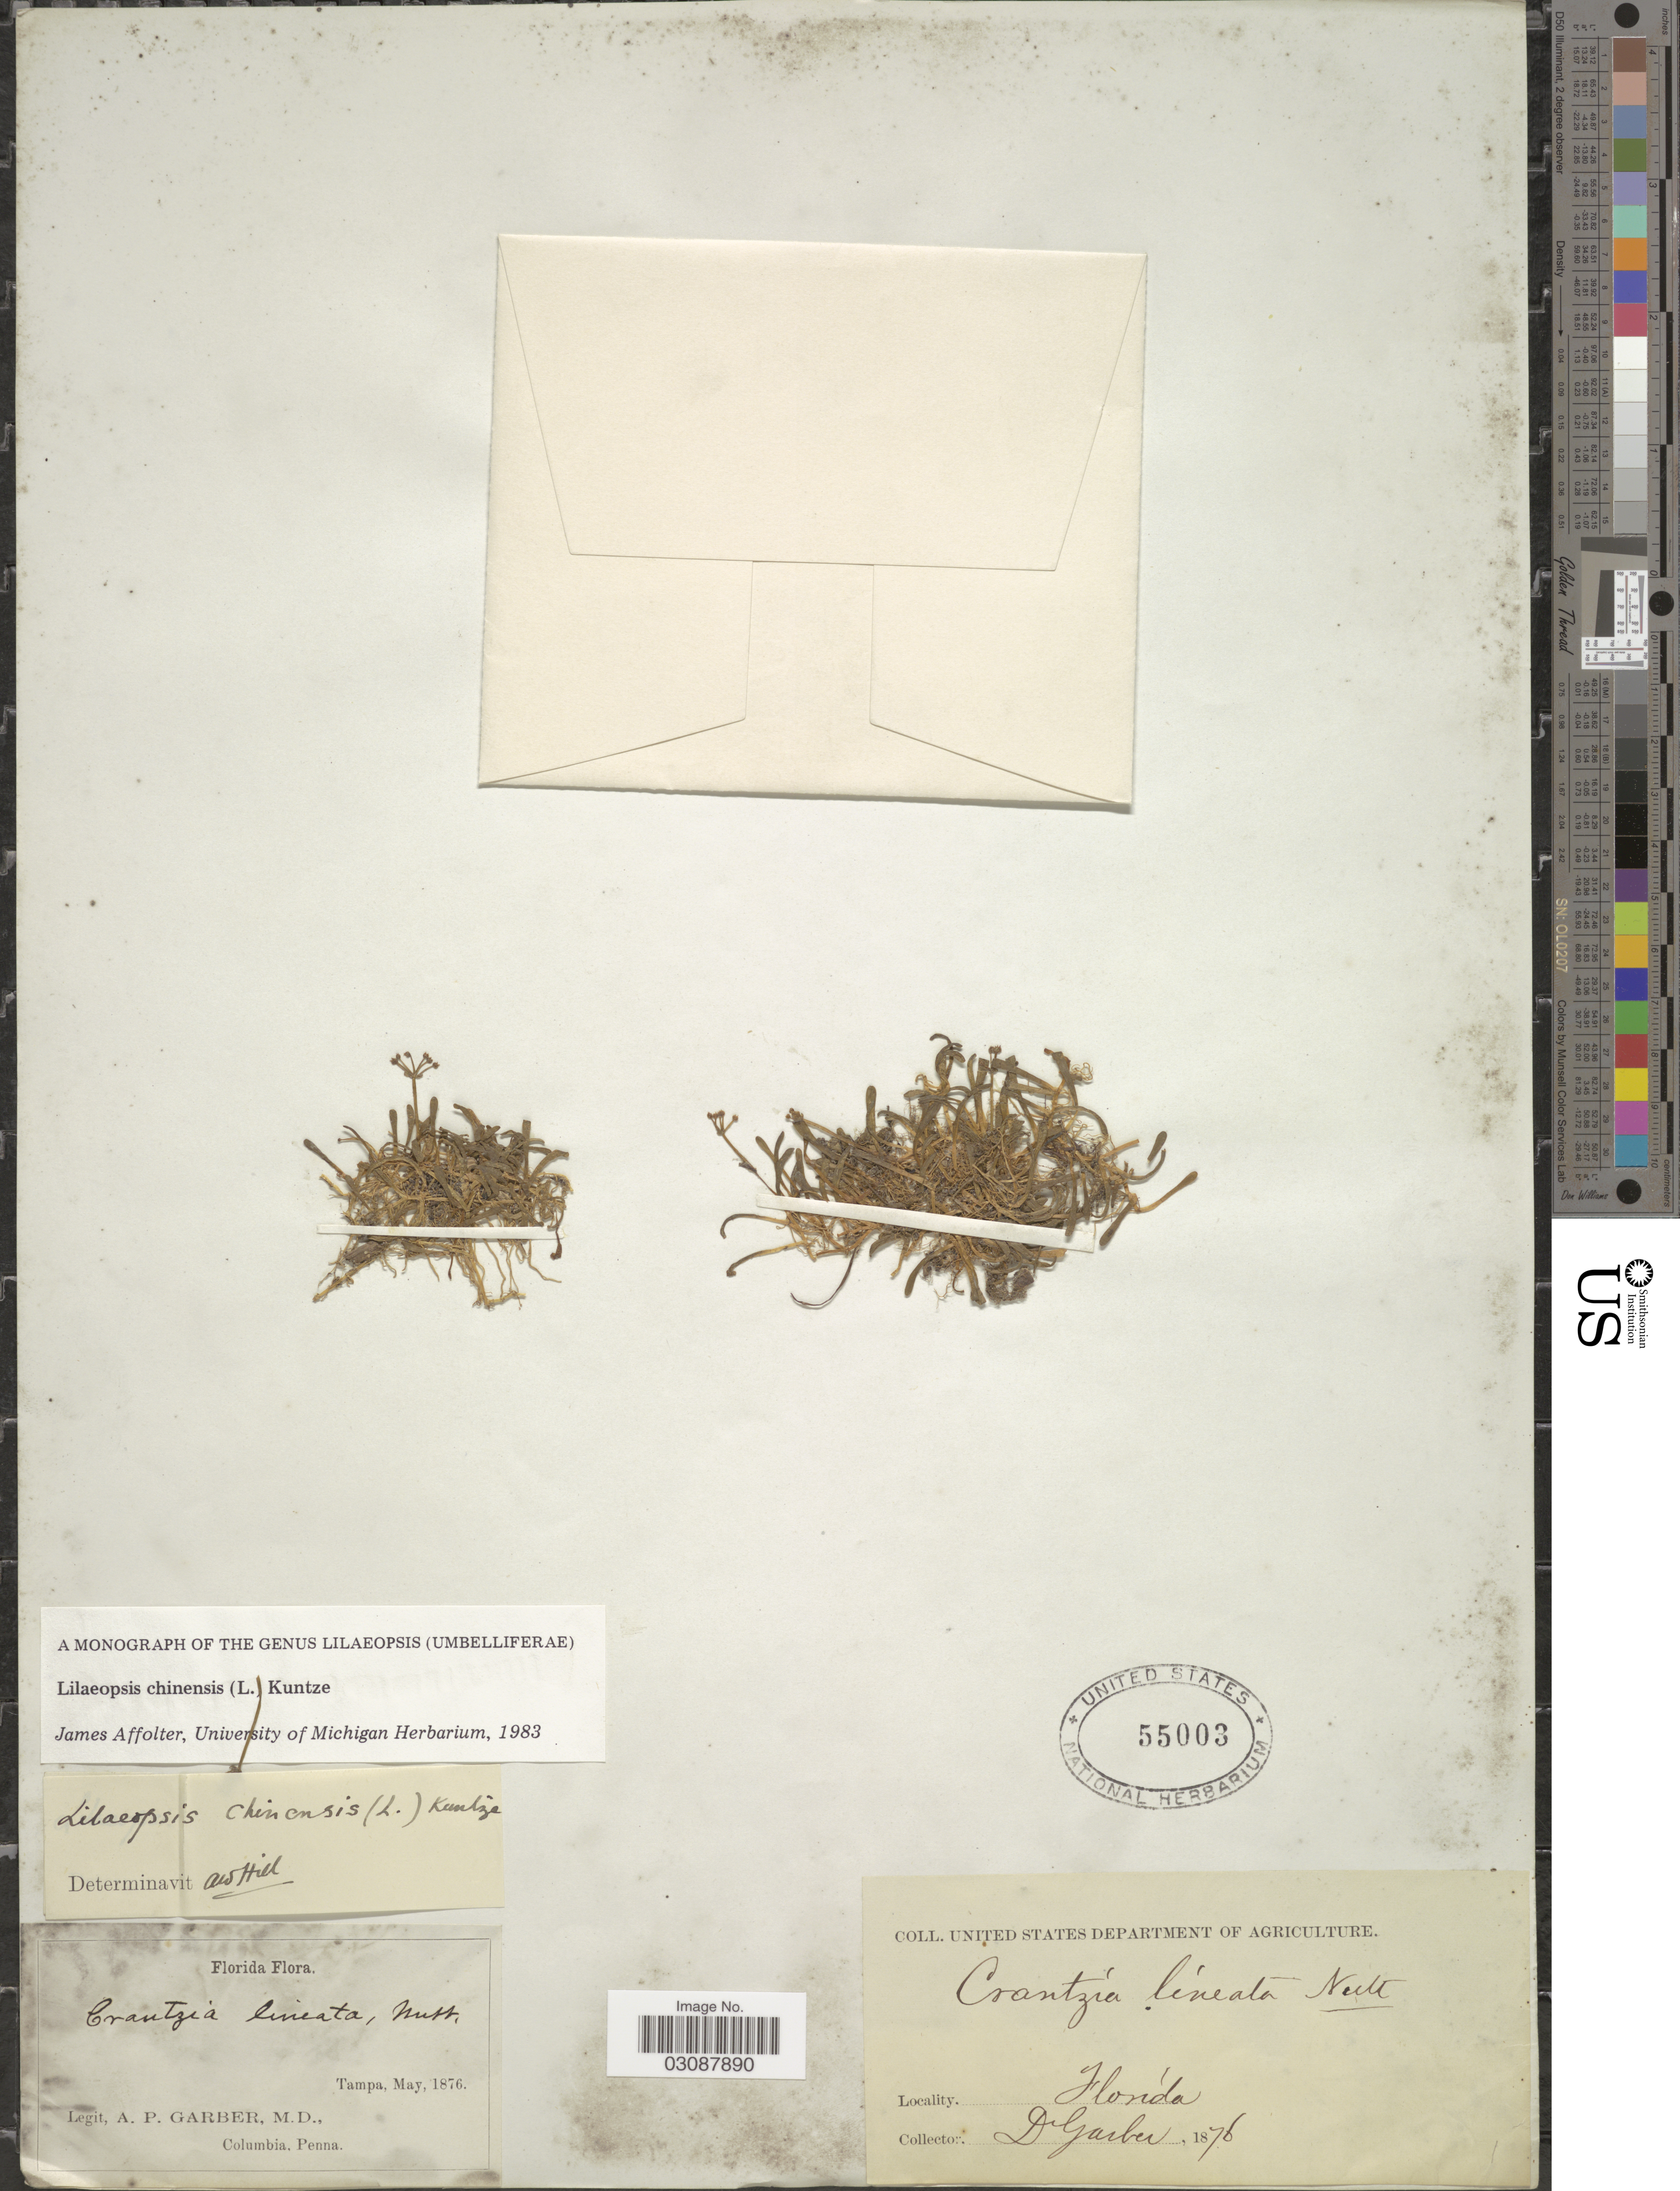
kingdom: Plantae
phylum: Tracheophyta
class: Magnoliopsida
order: Apiales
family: Apiaceae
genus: Lilaeopsis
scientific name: Lilaeopsis chinensis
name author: (L.) Kuntze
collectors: A. P. Garber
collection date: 1876-05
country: United States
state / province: Florida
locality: Tampa.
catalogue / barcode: US 55003